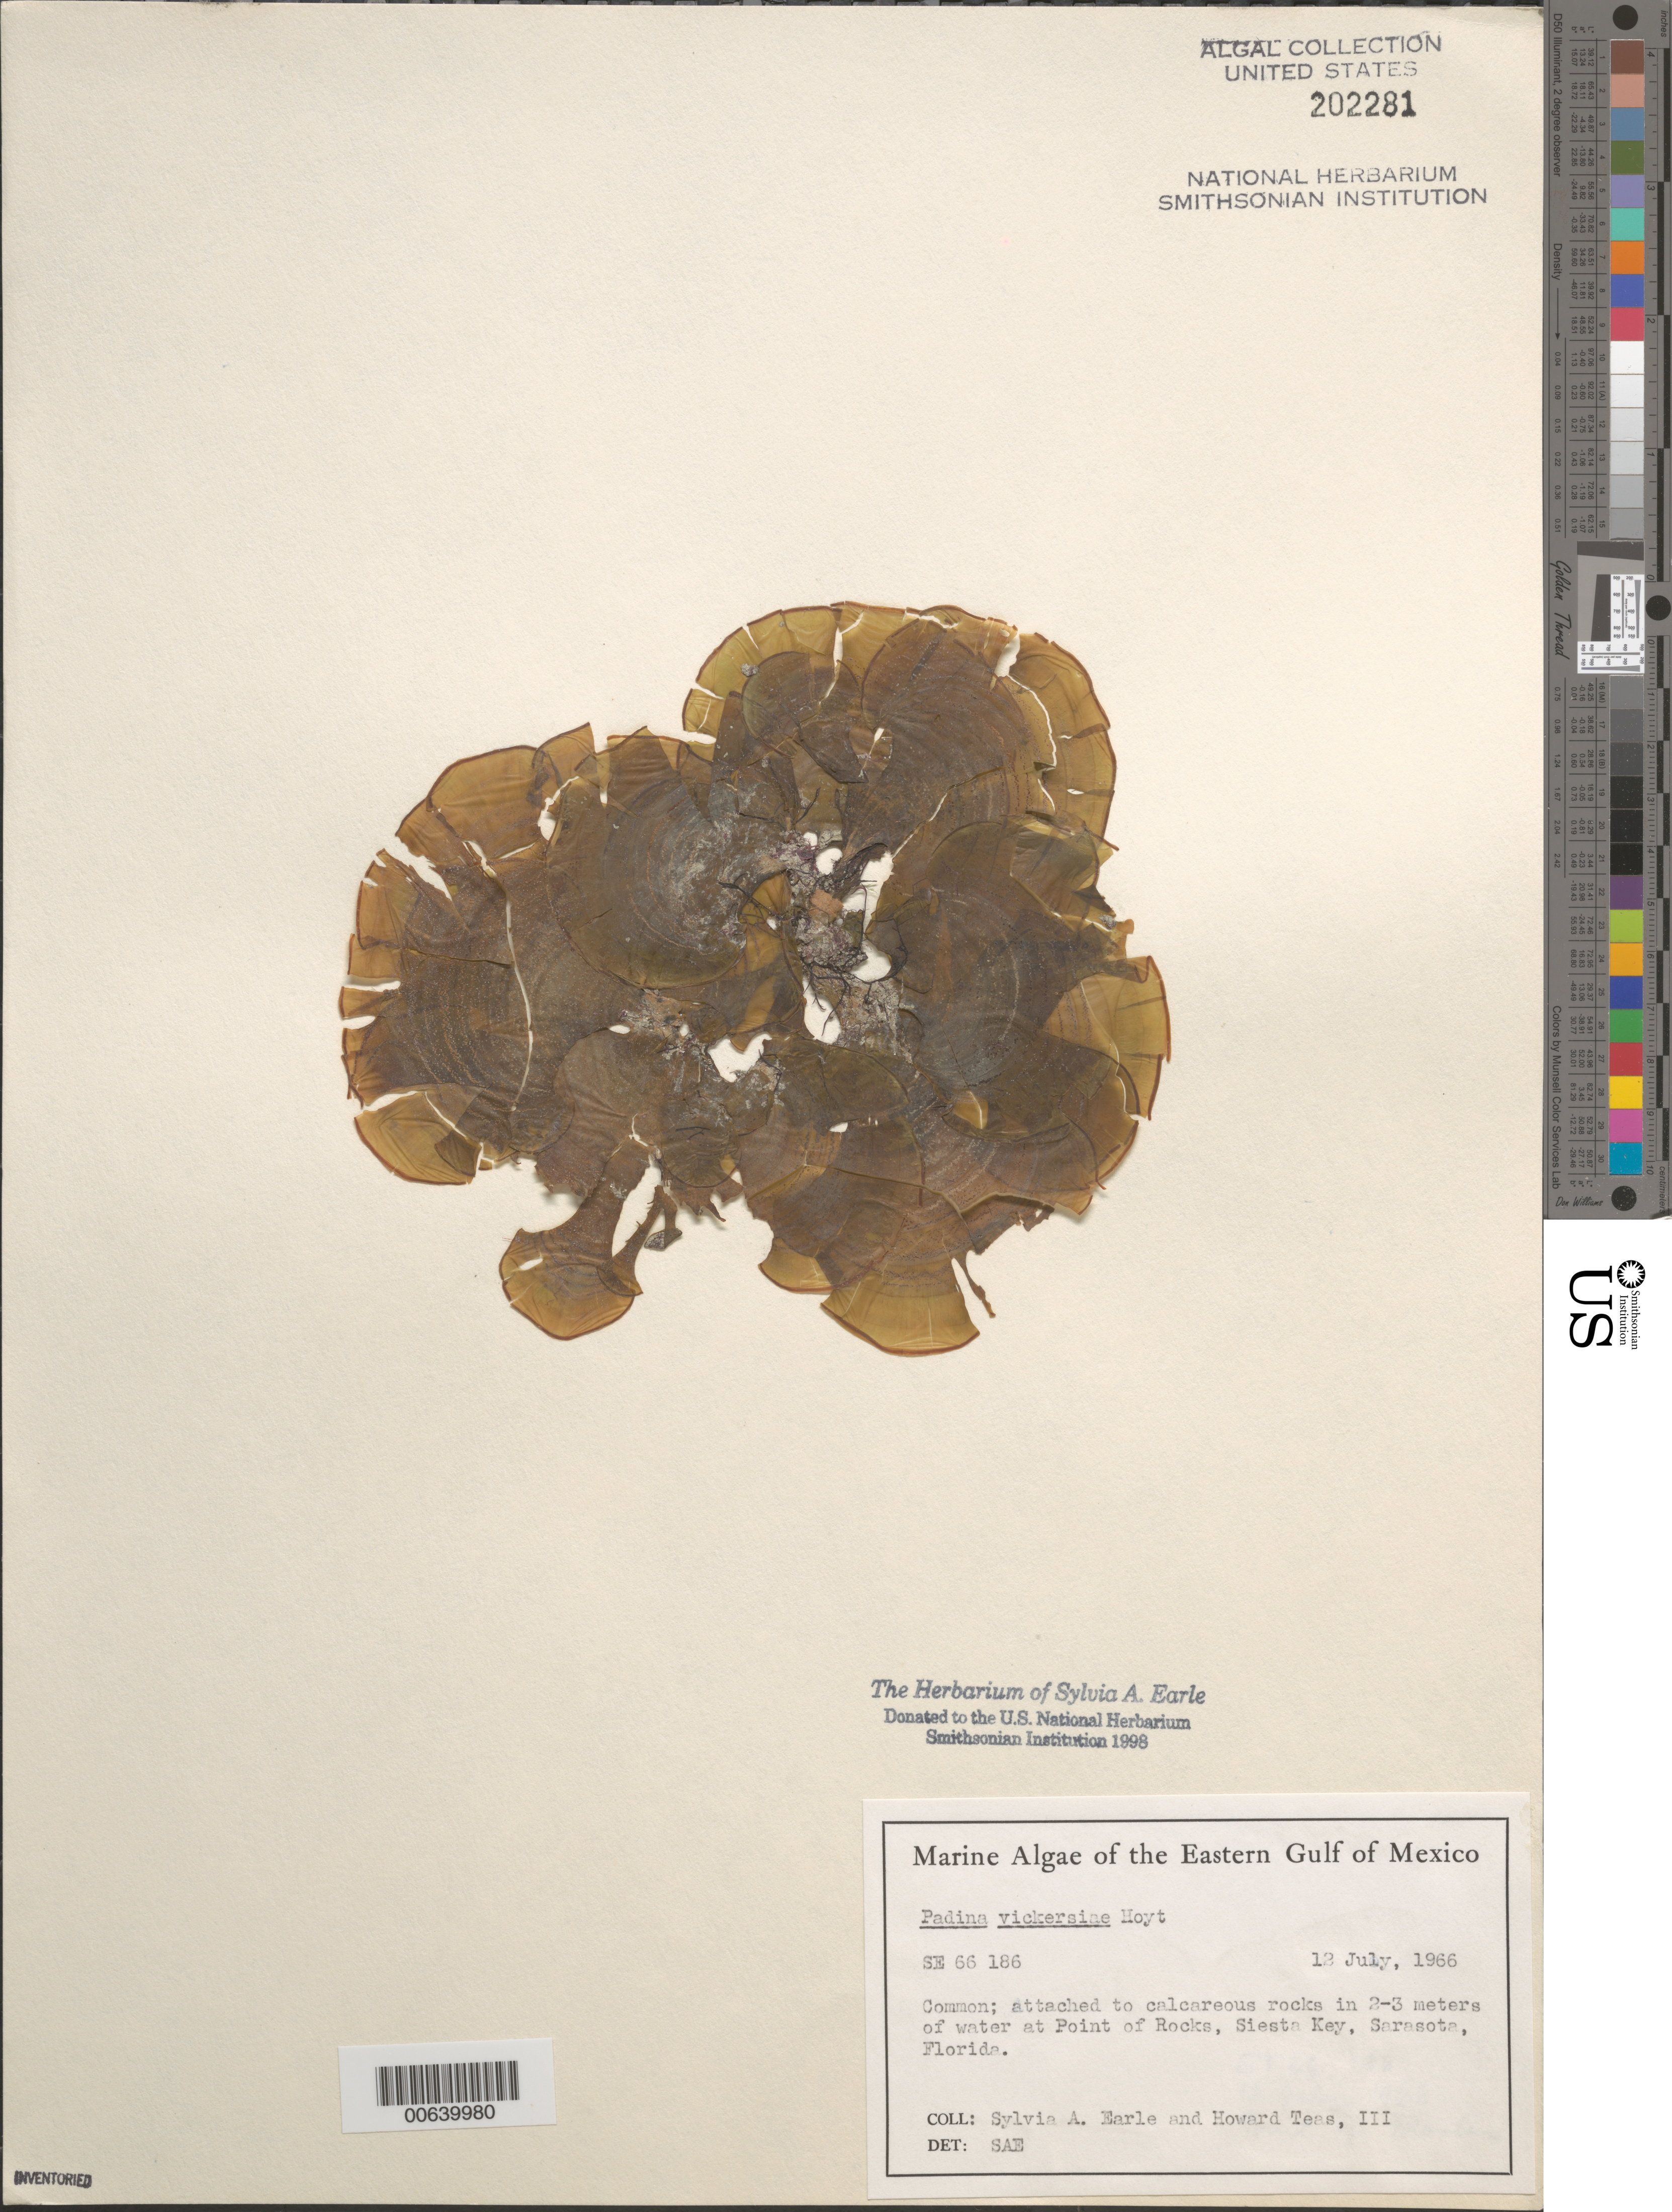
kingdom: Chromista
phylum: Ochrophyta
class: Phaeophyceae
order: Dictyotales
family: Dictyotaceae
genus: Padina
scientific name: Padina gymnospora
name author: (Kütz.) O.G. Sond.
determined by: Algae name updating Project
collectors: S. A. Earle & H. Teas III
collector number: SE 66186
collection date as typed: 12 Jul 1966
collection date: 1966-07-12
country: United States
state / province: Florida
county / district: Sarasota County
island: Siesta Key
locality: Point of Rocks, Sarasota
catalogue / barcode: US 202281